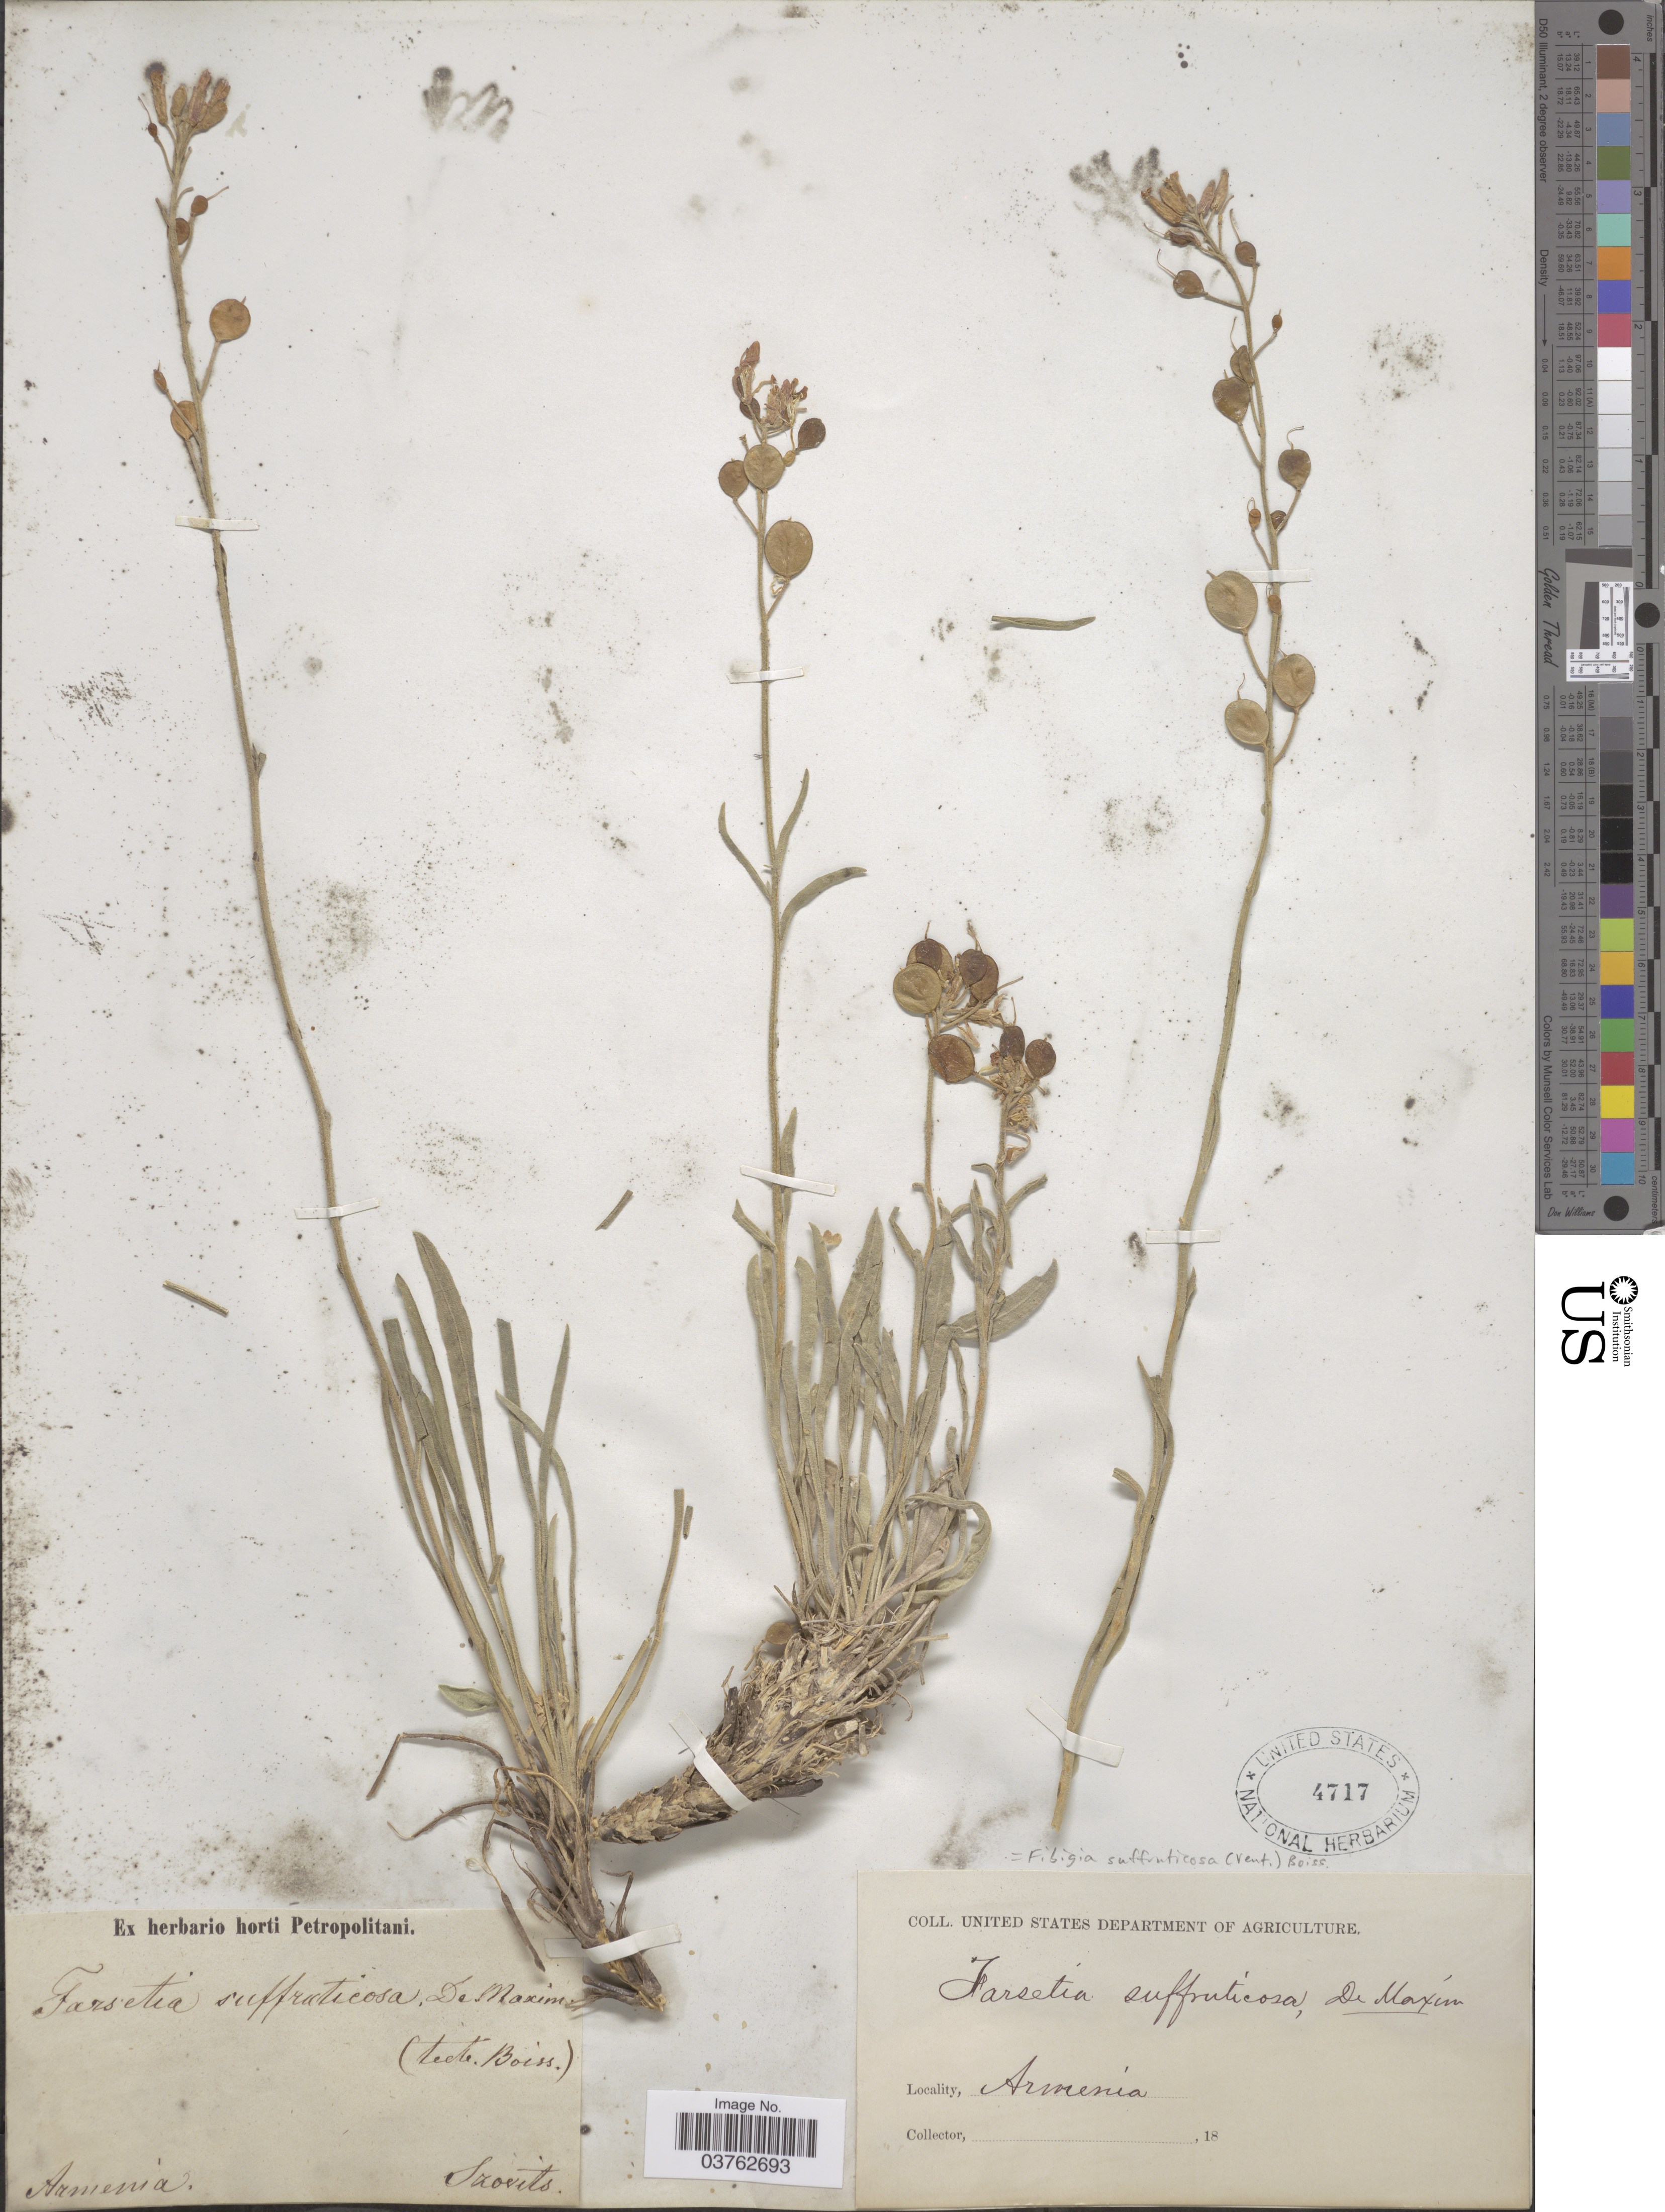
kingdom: Plantae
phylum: Tracheophyta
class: Magnoliopsida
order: Brassicales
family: Brassicaceae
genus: Fibigia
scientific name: Fibigia suffruticosa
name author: (Vent.) Sweet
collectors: Szovits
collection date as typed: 18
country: Armenia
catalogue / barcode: US 4717